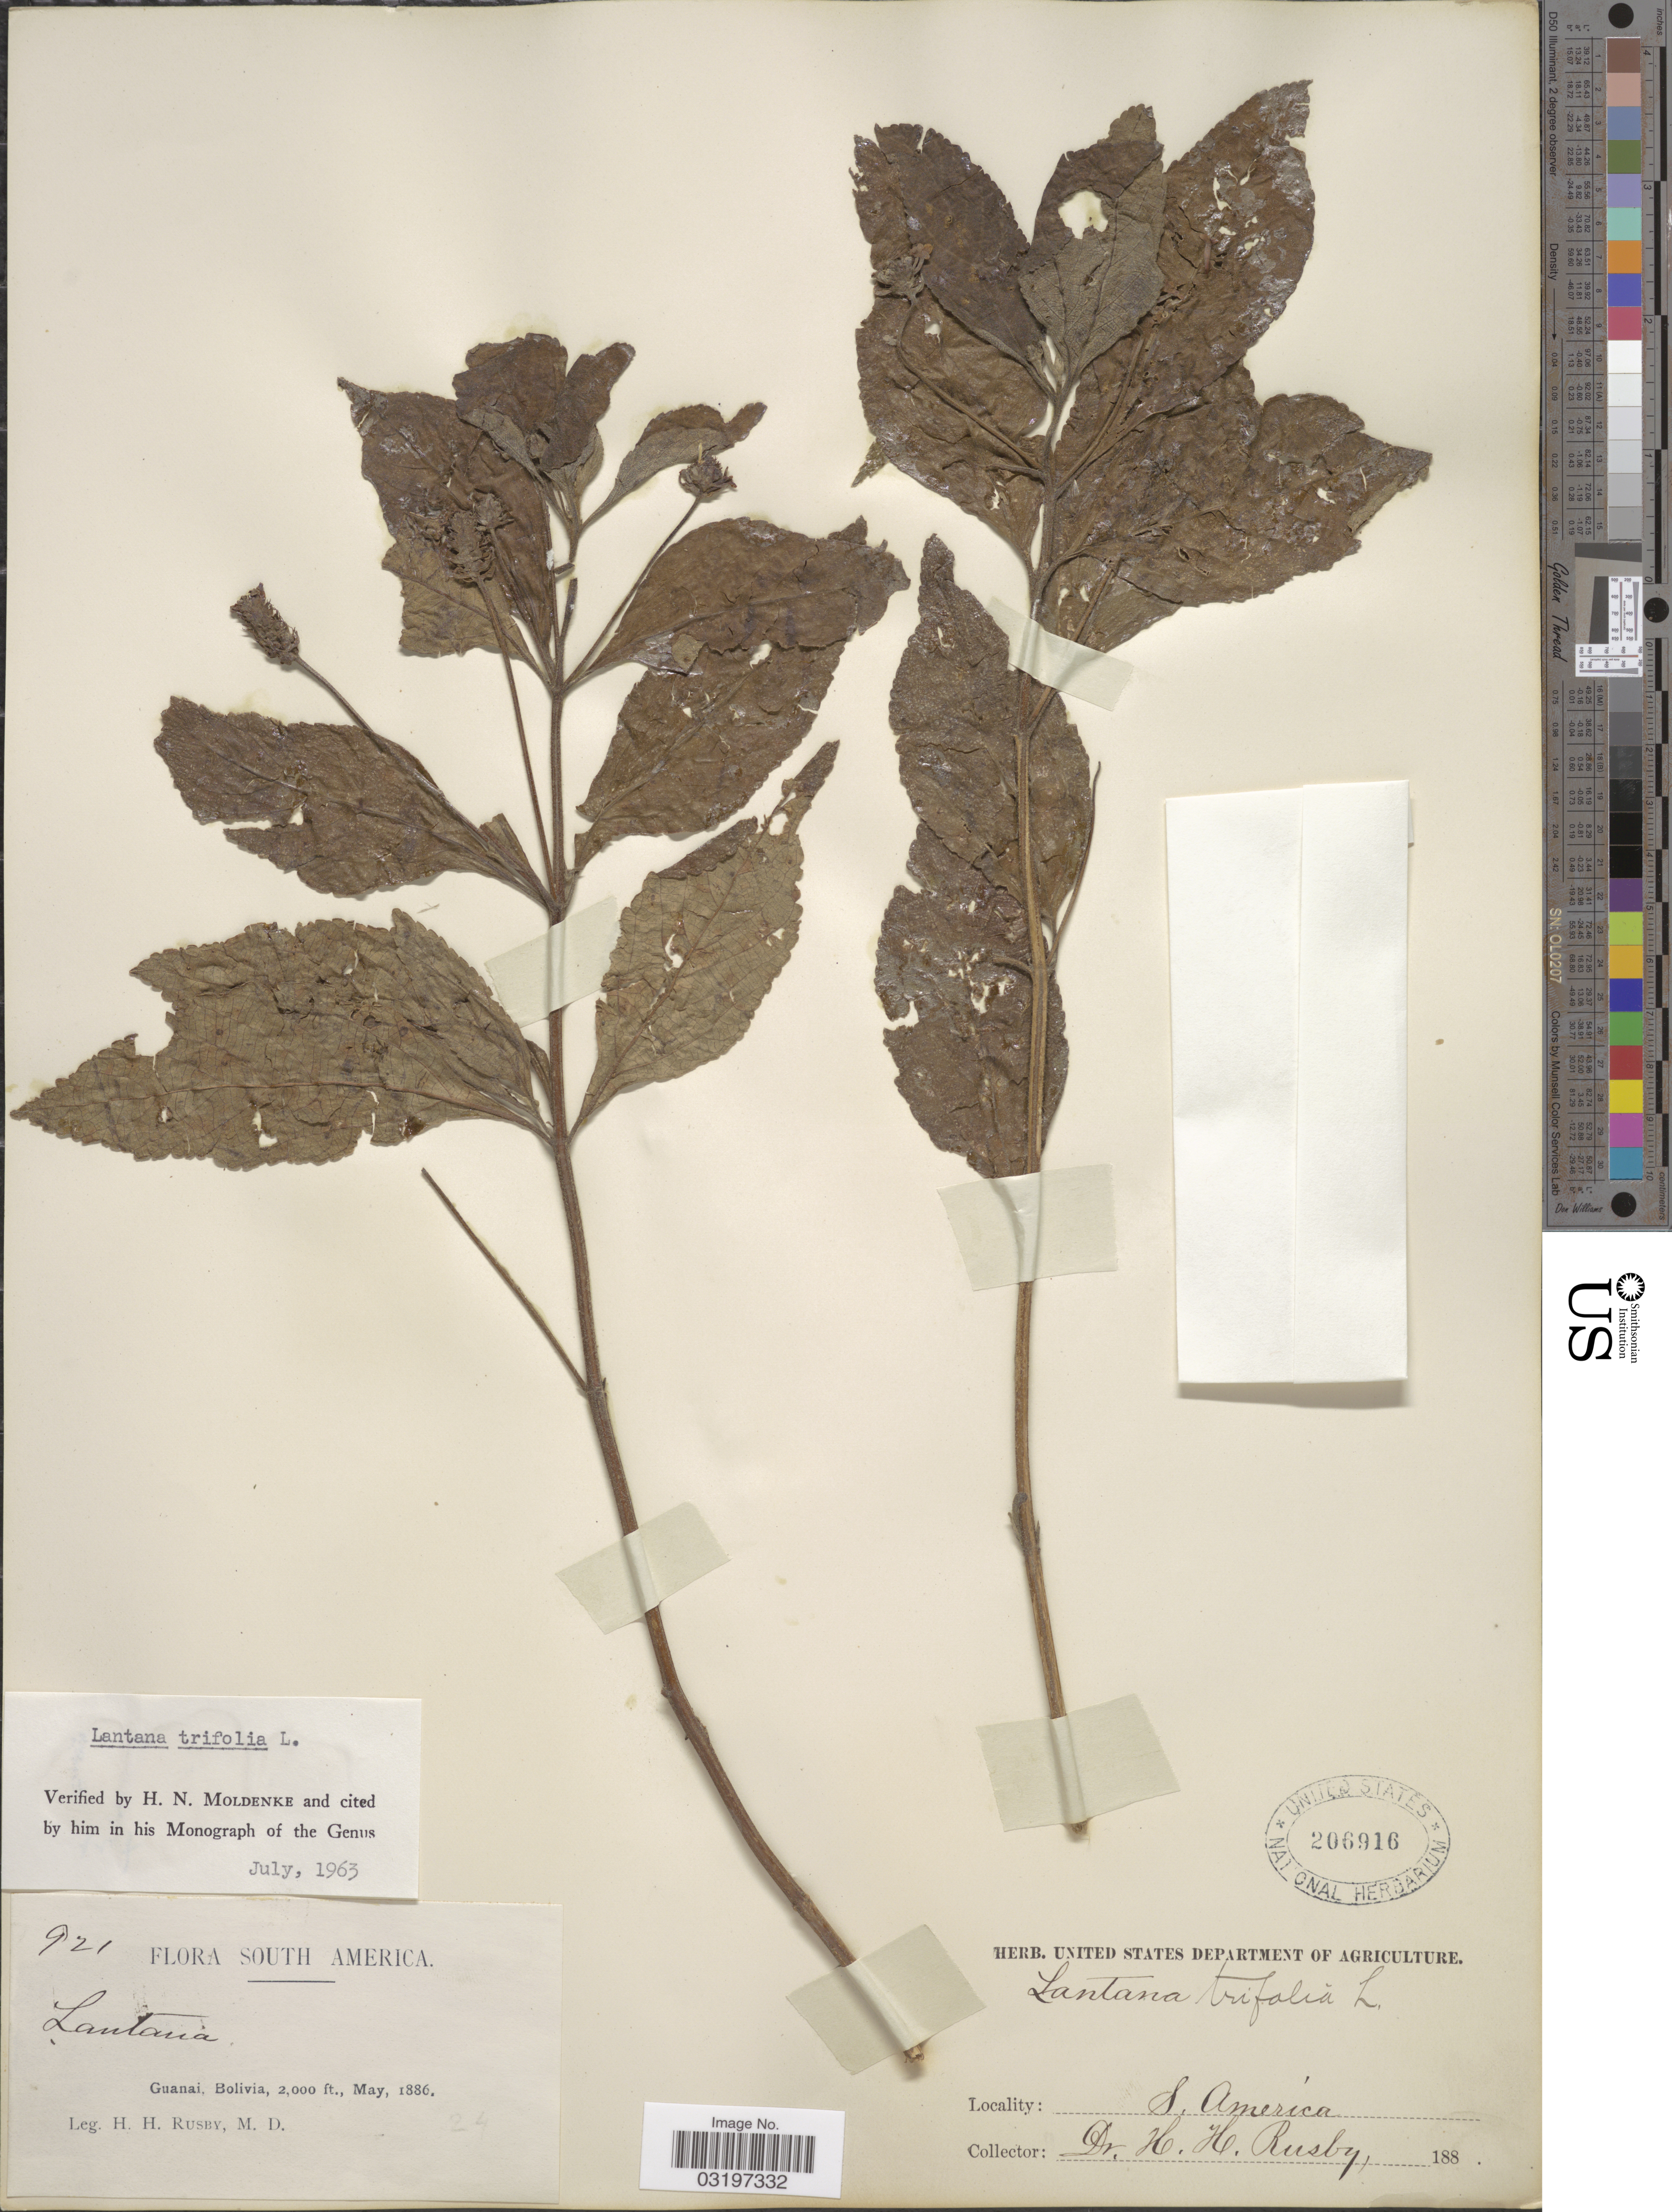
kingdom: Plantae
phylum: Tracheophyta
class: Magnoliopsida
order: Lamiales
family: Verbenaceae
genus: Lantana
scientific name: Lantana trifolia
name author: L.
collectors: H. H. Rusby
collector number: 921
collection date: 1886-05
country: Bolivia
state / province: La Páz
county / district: Larecaja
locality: Guanay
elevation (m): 610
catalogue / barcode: US 206916